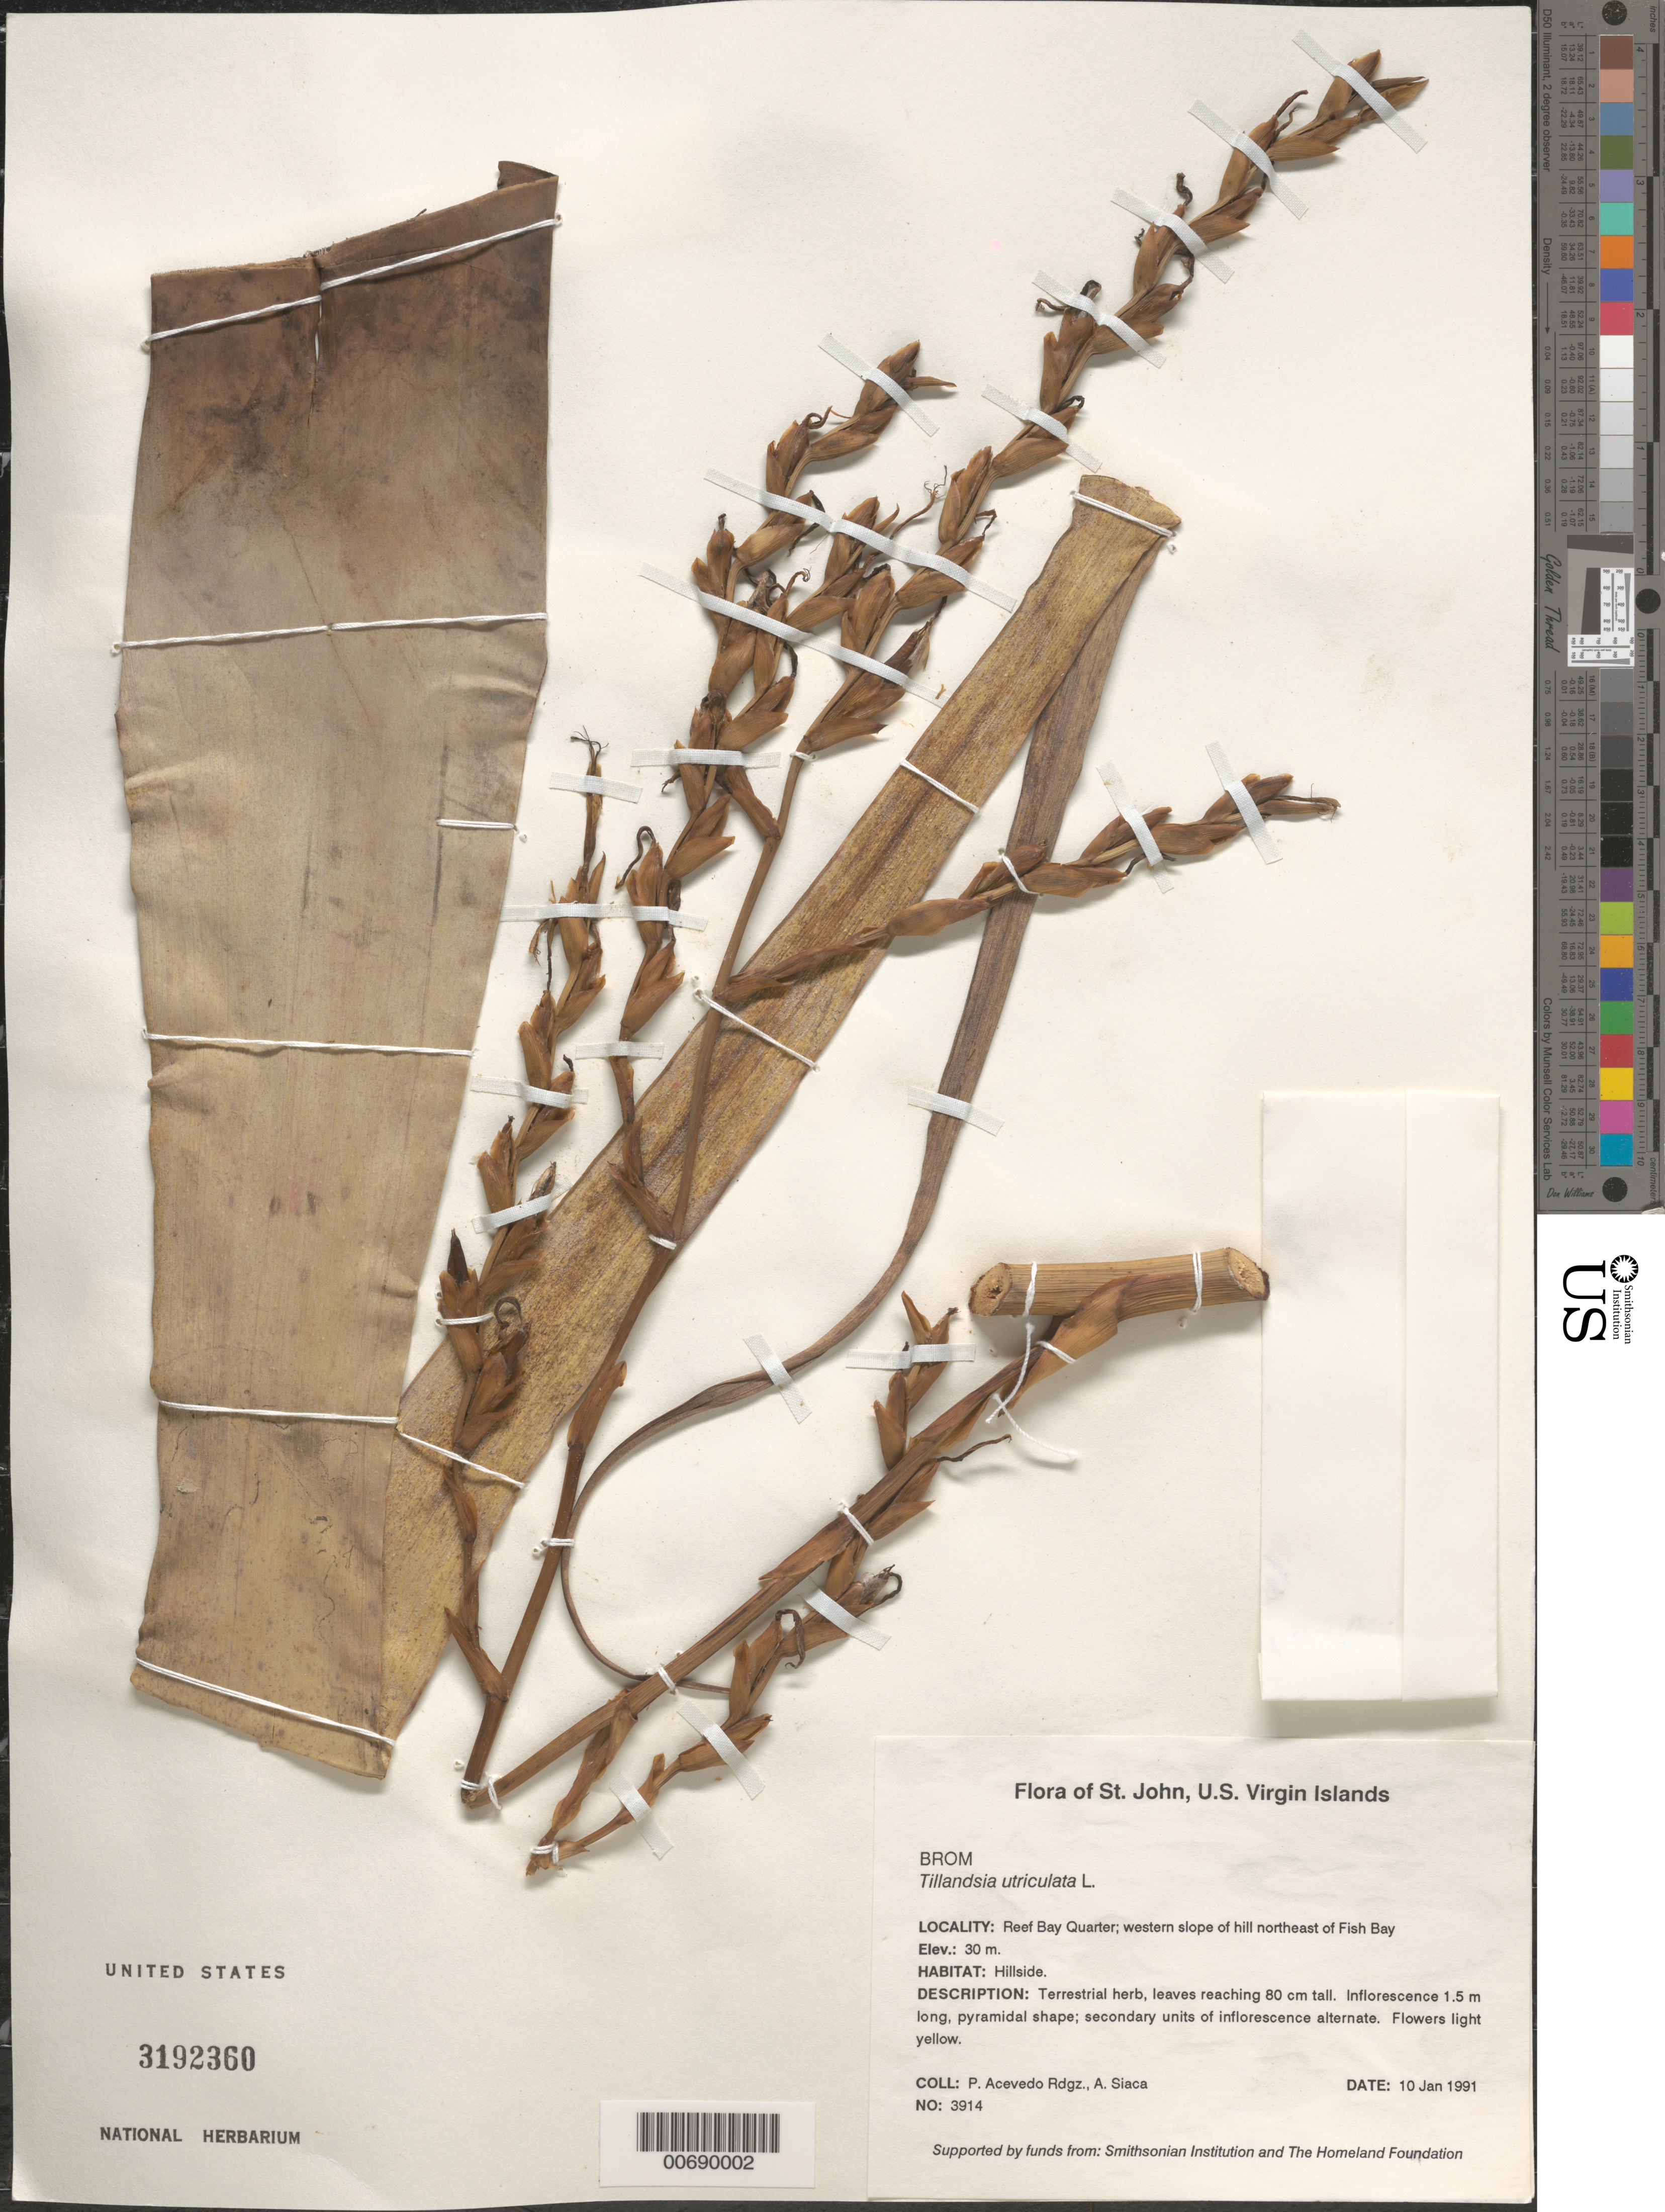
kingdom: Plantae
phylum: Tracheophyta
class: Liliopsida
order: Poales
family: Bromeliaceae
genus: Tillandsia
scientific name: Tillandsia utriculata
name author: L.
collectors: P. Acevedo-Rodr. & A. Siaca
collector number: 3914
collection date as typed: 10 Jan 1991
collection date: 1991-01-10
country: U.S. Virgin Islands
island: St. John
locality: Reef Bay Quarter; western slope of hill northeast of Fish Bay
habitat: Hillside.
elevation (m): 30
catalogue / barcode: US 3192360